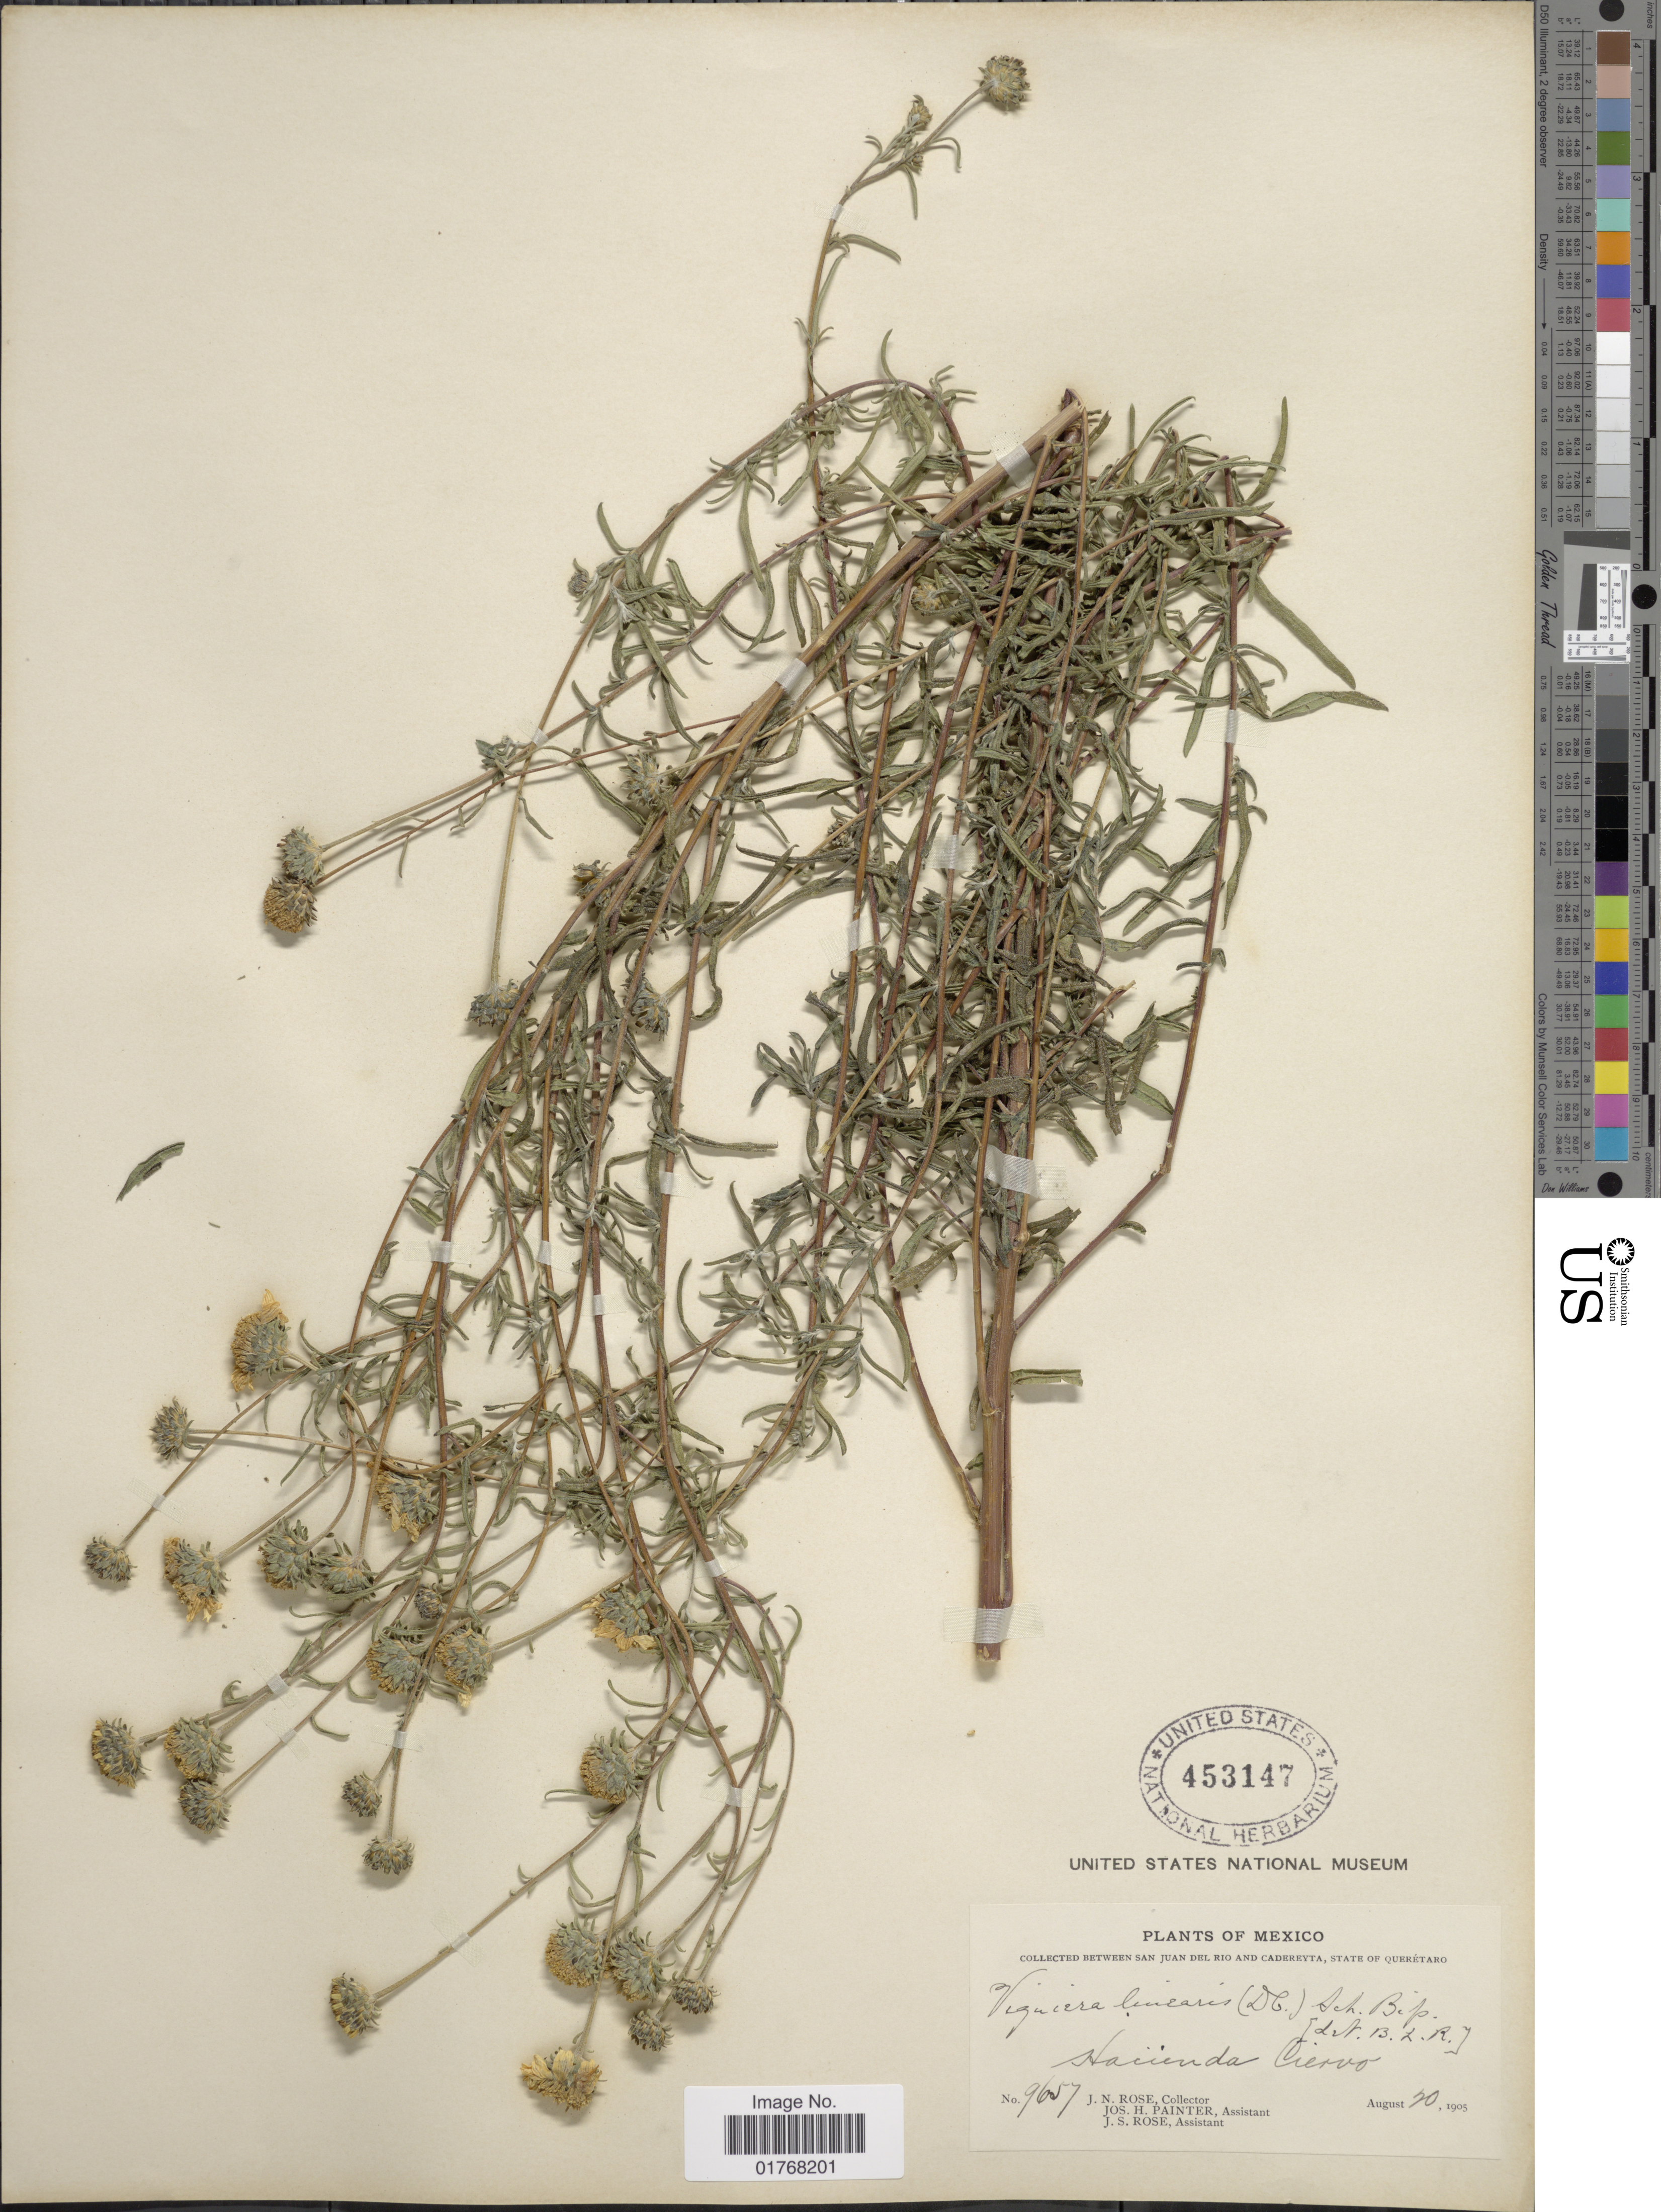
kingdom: Plantae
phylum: Tracheophyta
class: Magnoliopsida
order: Asterales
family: Asteraceae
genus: Viguiera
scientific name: Viguiera linearis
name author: (Cav.) Sch. Bip.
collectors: J. N. Rose, J. H. Painter & J. S. Rose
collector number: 9657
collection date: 1905-08-20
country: Mexico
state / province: Querétaro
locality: Between San Juan del Rio and Cadereyta, Hacienda Ciervó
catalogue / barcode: US 453147